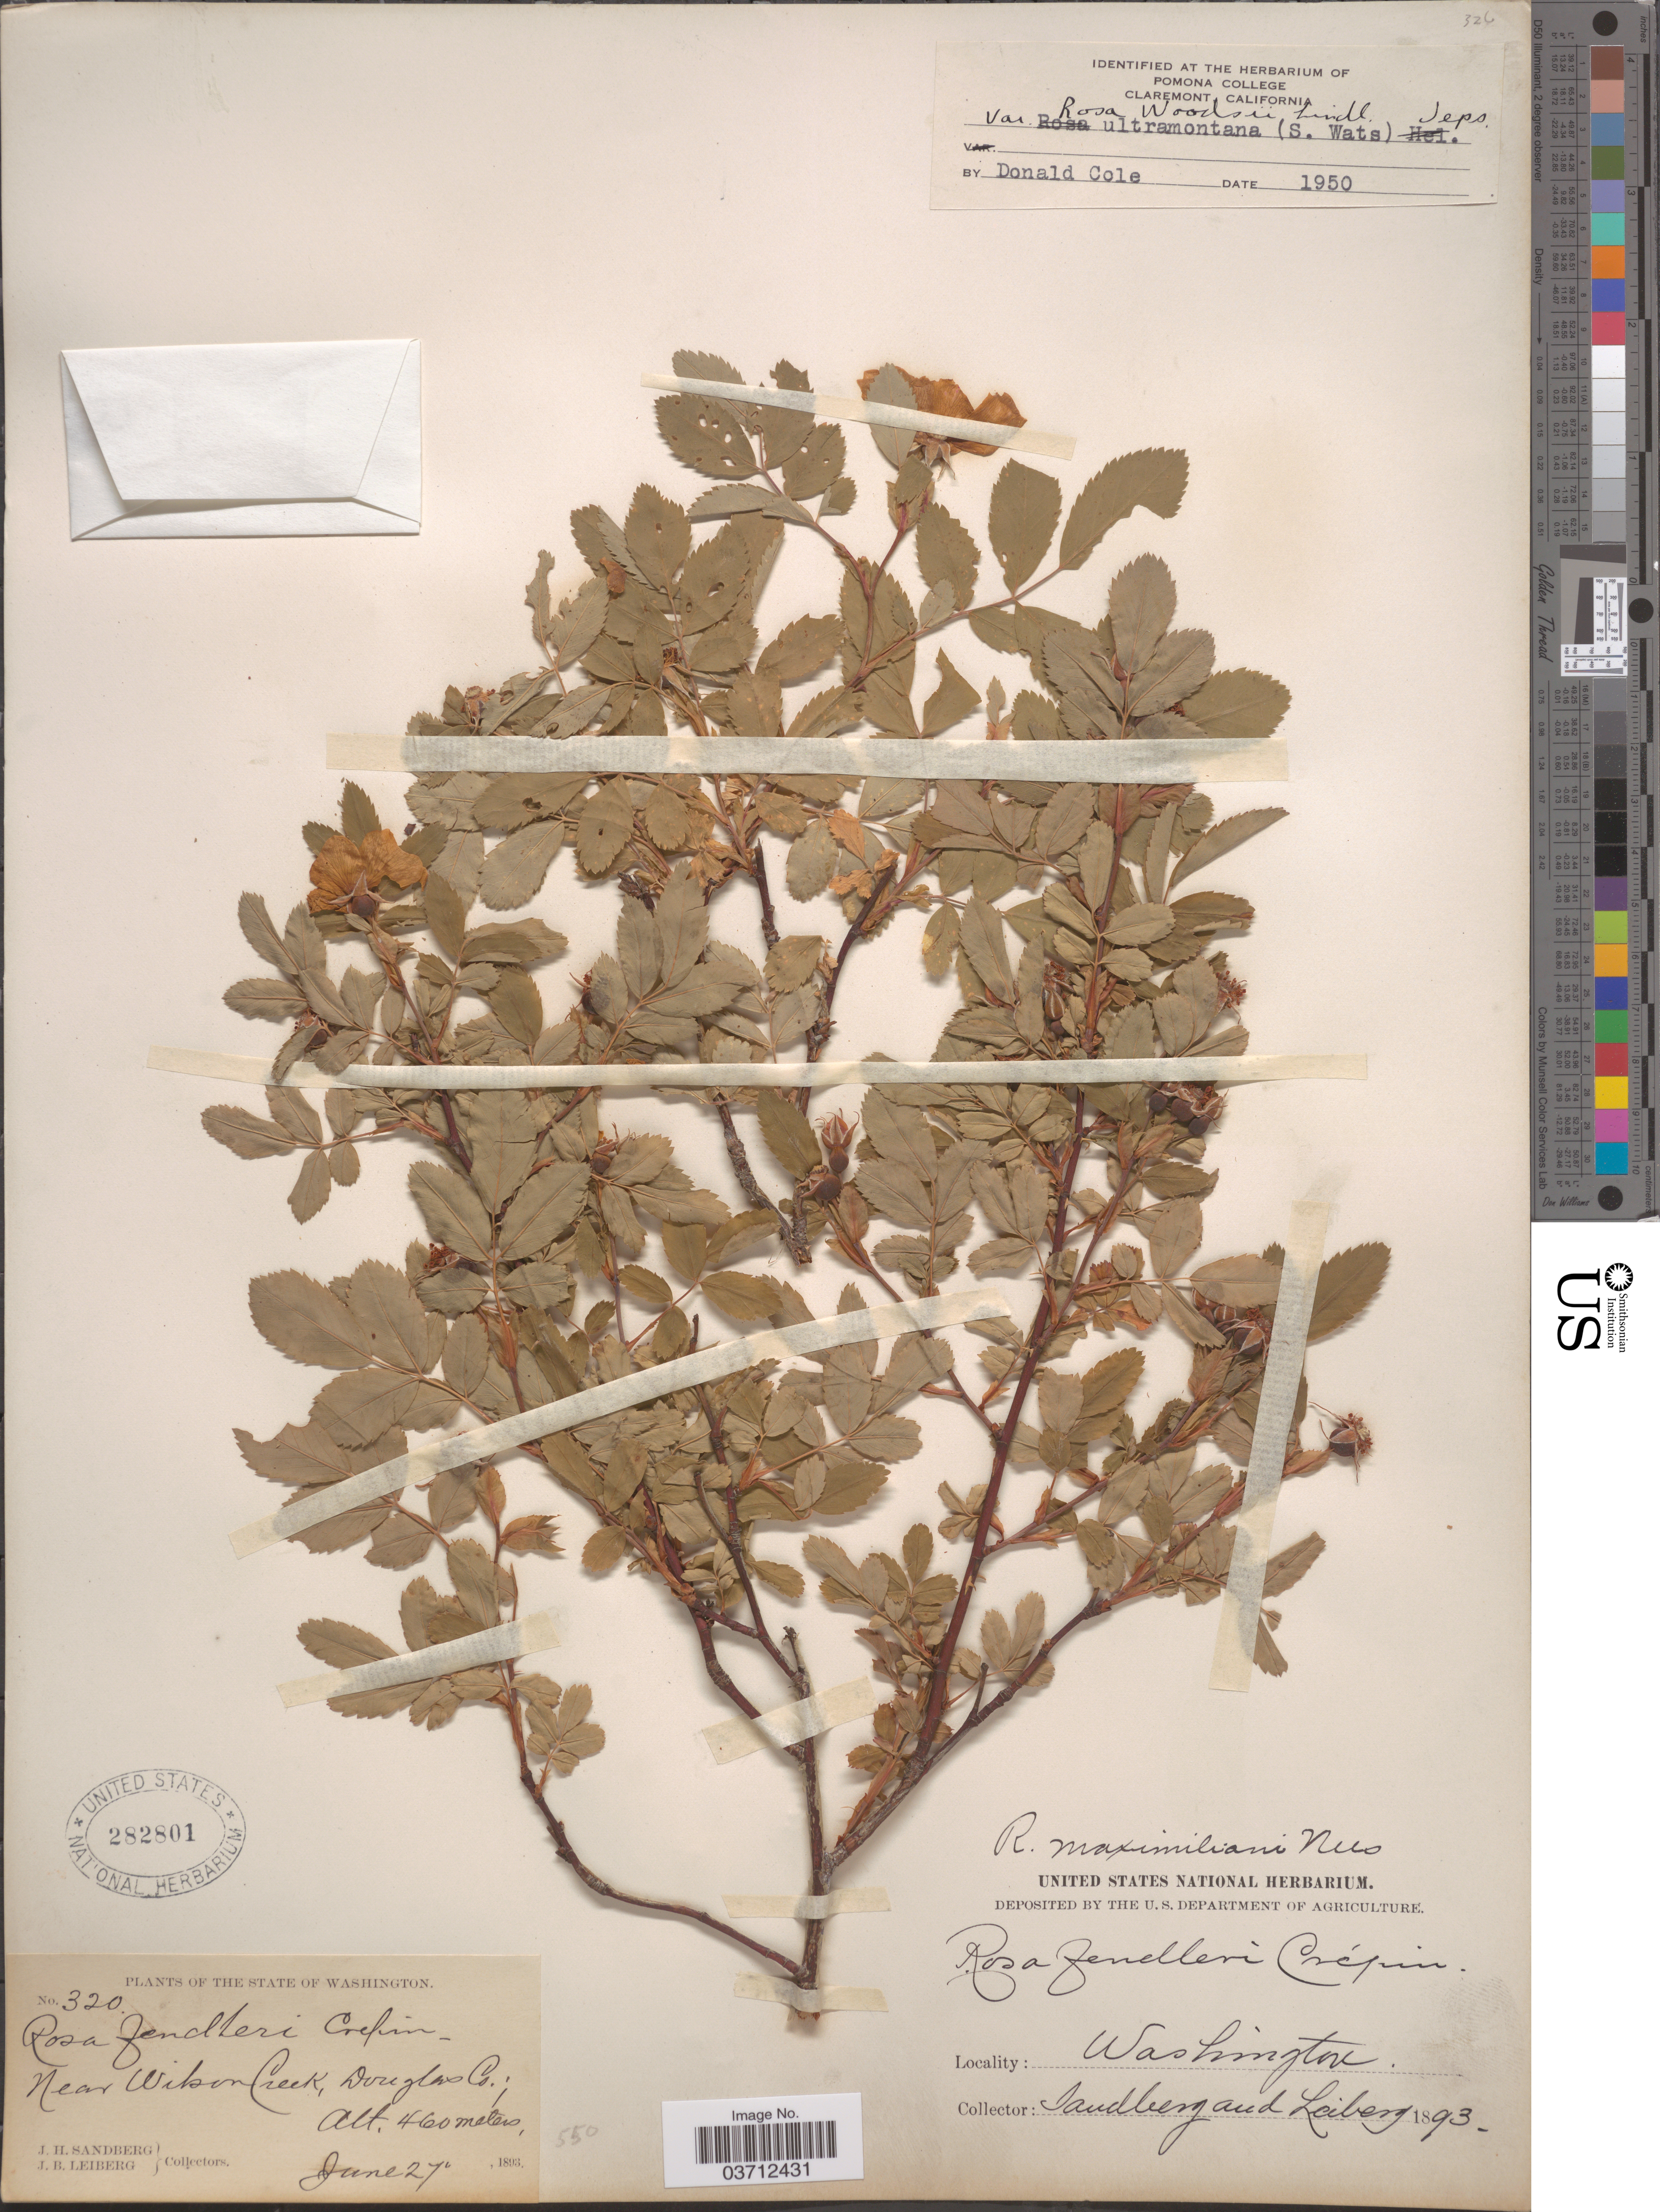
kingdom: Plantae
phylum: Tracheophyta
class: Magnoliopsida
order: Rosales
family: Rosaceae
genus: Rosa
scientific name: Rosa woodsii var. ultramontana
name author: Lindl.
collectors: J. H. Sandberg & J. B. Leiberg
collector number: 320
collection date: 1893-06-27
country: United States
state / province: Washington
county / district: Douglas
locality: Near Wilson Creek, Douglas Co.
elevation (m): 460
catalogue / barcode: US 282801